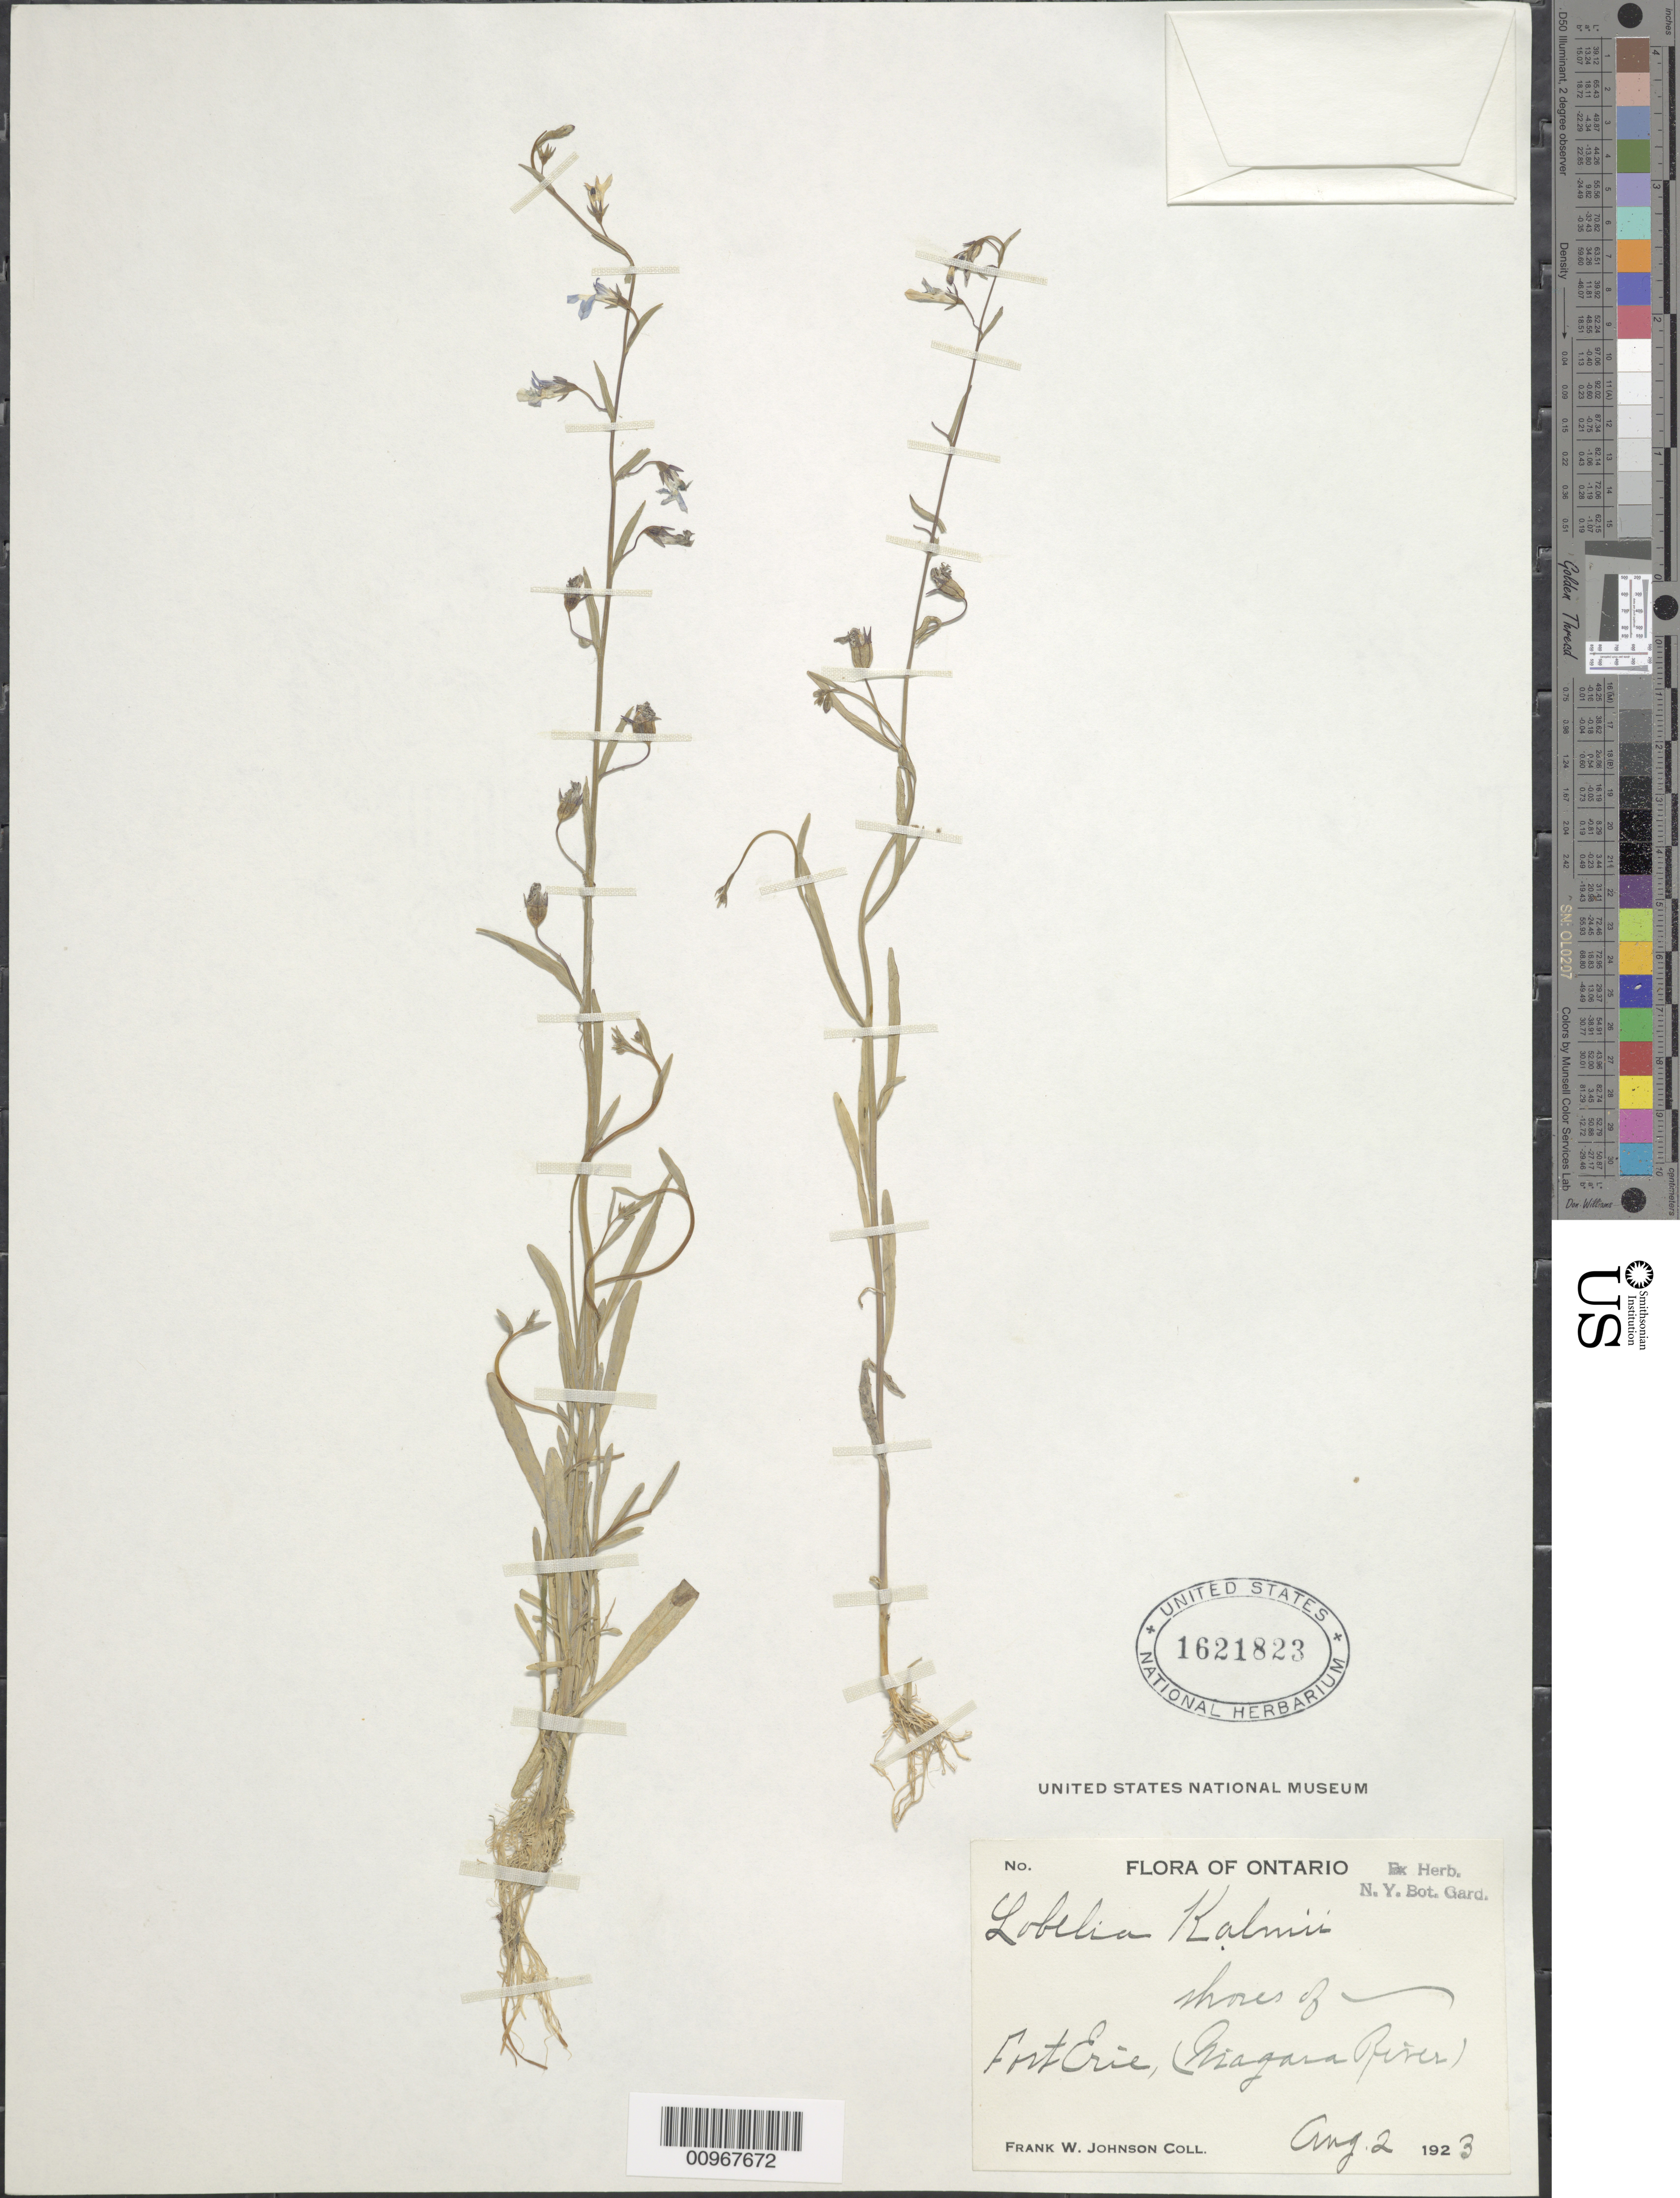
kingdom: Plantae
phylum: Tracheophyta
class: Magnoliopsida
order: Asterales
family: Campanulaceae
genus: Lobelia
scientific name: Lobelia kalmii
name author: L.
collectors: F. W. Johnson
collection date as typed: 2 Aug 1923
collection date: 1923-08-02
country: Canada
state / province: Ontario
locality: Fort Erie (Niagara River)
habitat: shores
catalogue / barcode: US 1621823